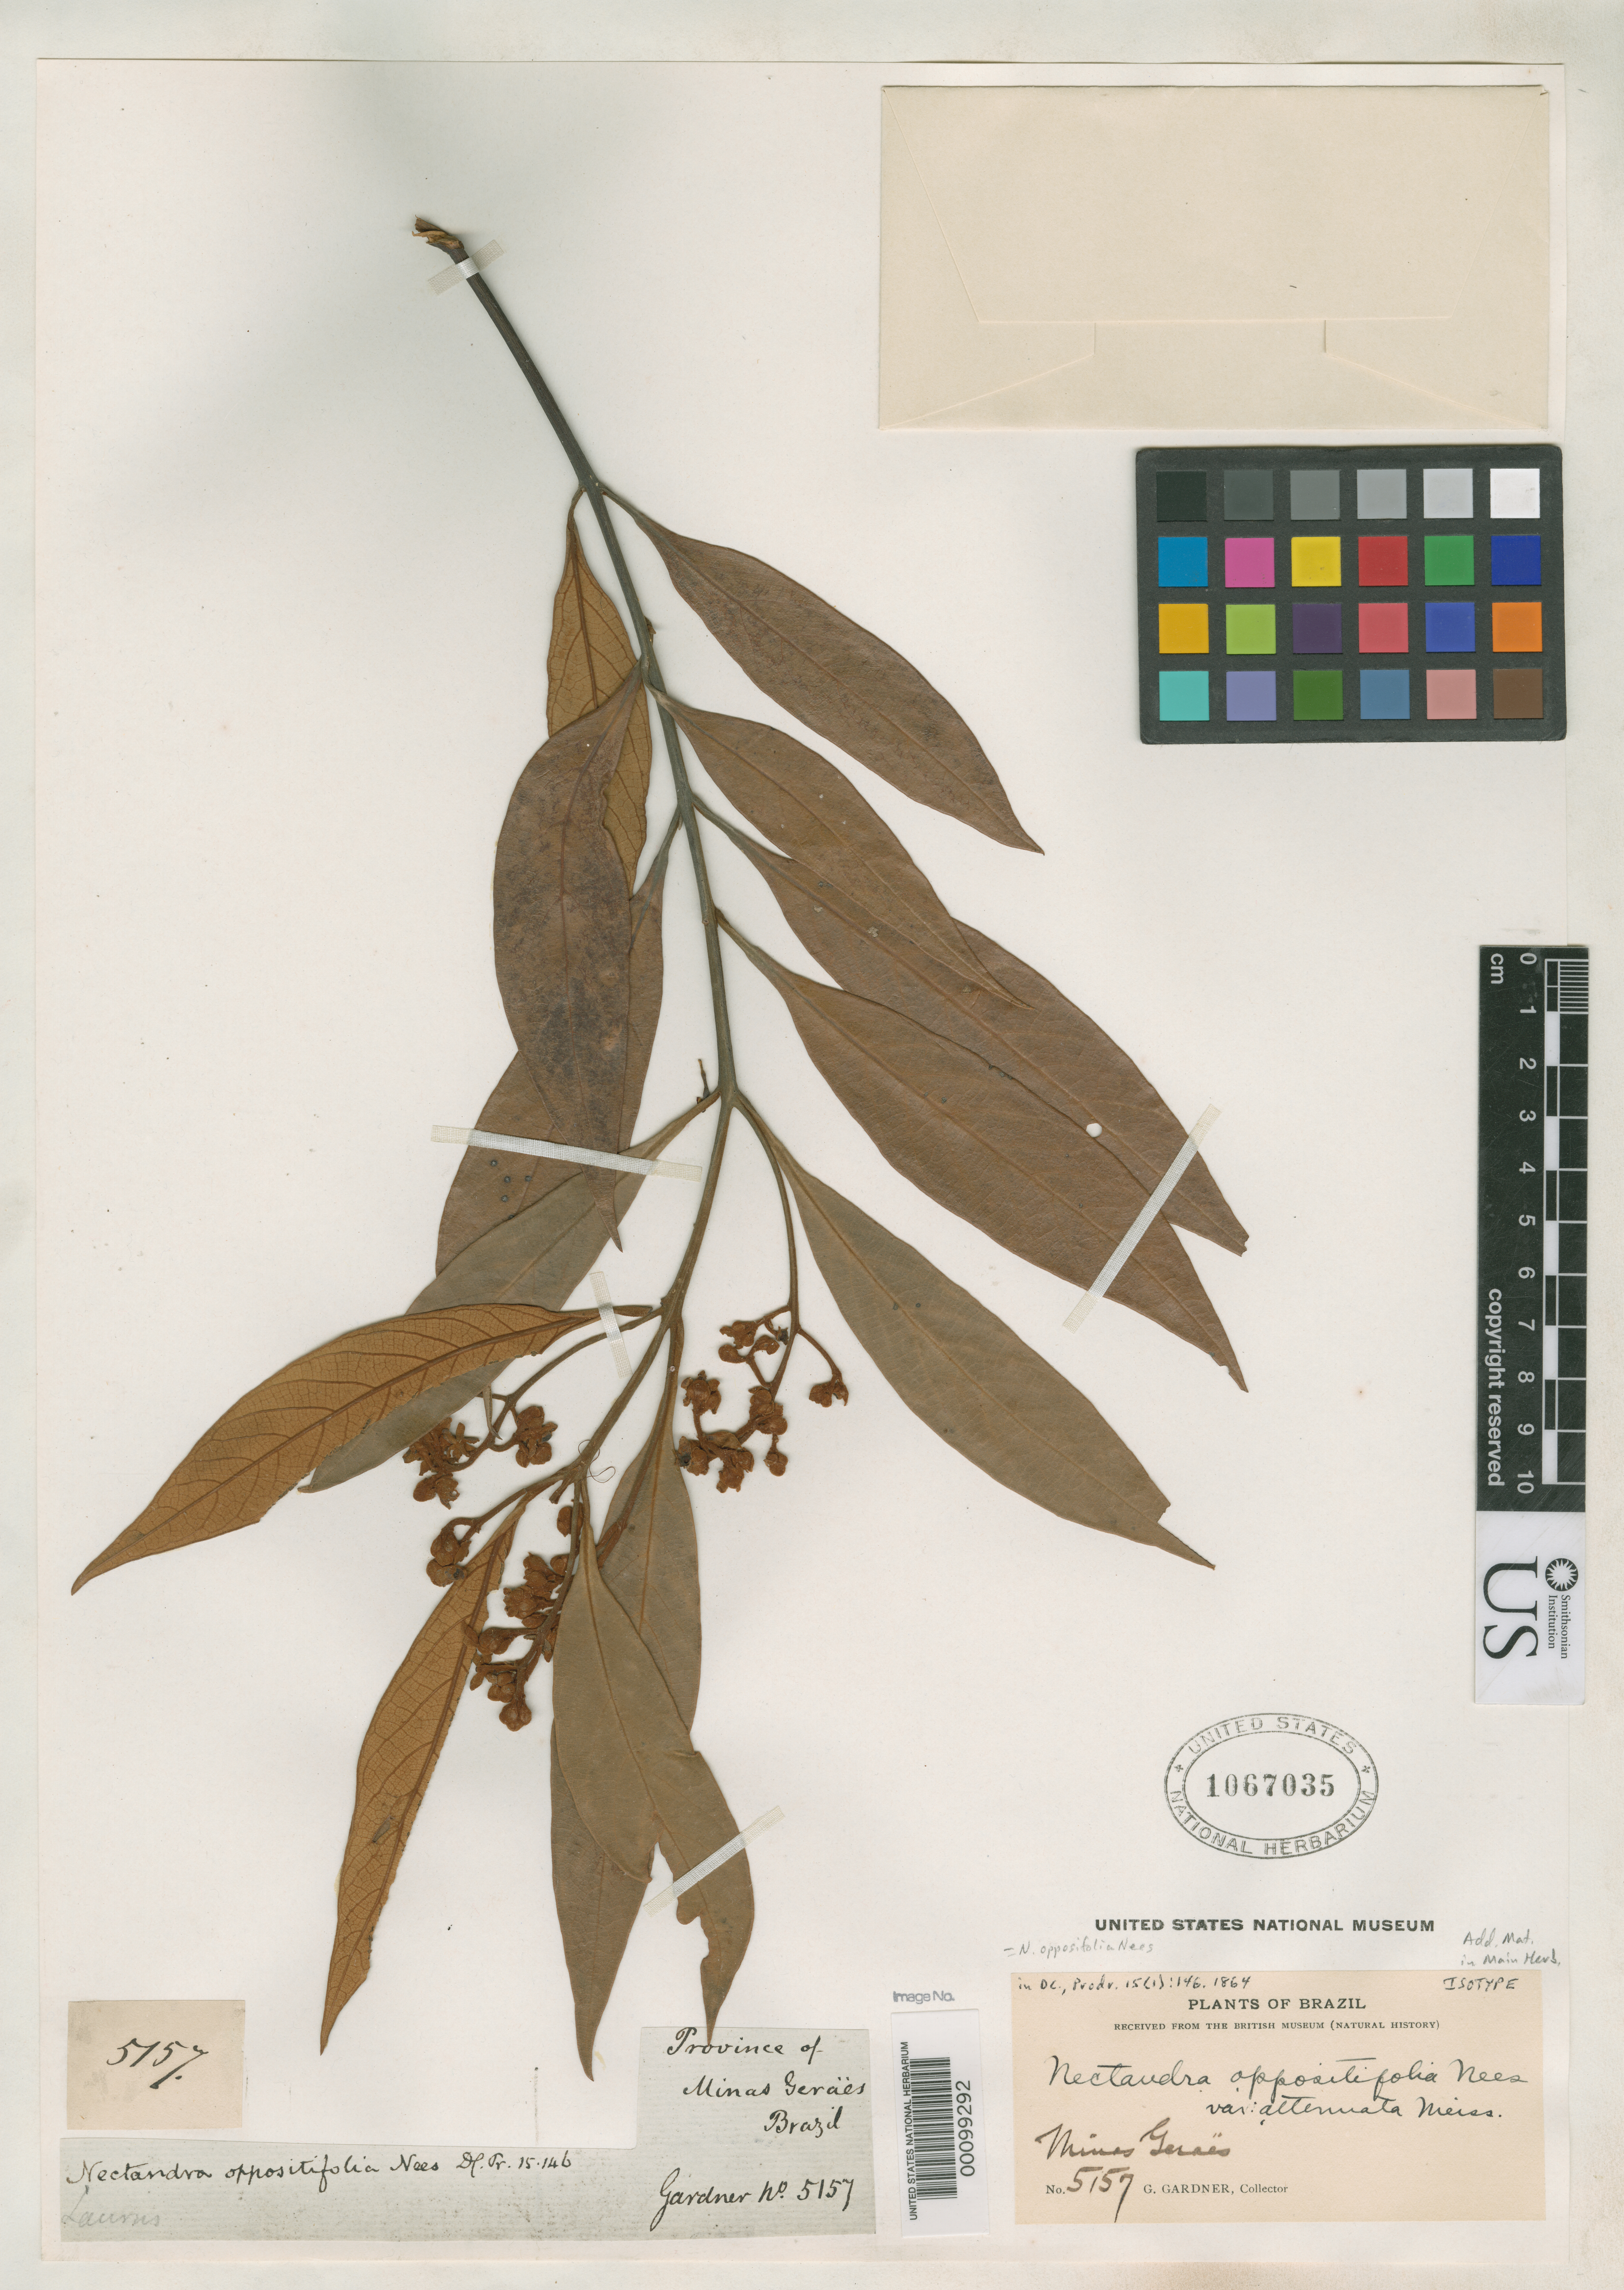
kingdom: Plantae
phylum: Tracheophyta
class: Magnoliopsida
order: Laurales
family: Lauraceae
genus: Nectandra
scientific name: Nectandra oppositifolia var. attenuata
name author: Meisn. in DC.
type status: Isolectotype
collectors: G. Gardner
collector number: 5157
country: Brazil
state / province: Minas Gerais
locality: Province of Minas Geraës.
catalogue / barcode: US 1067035